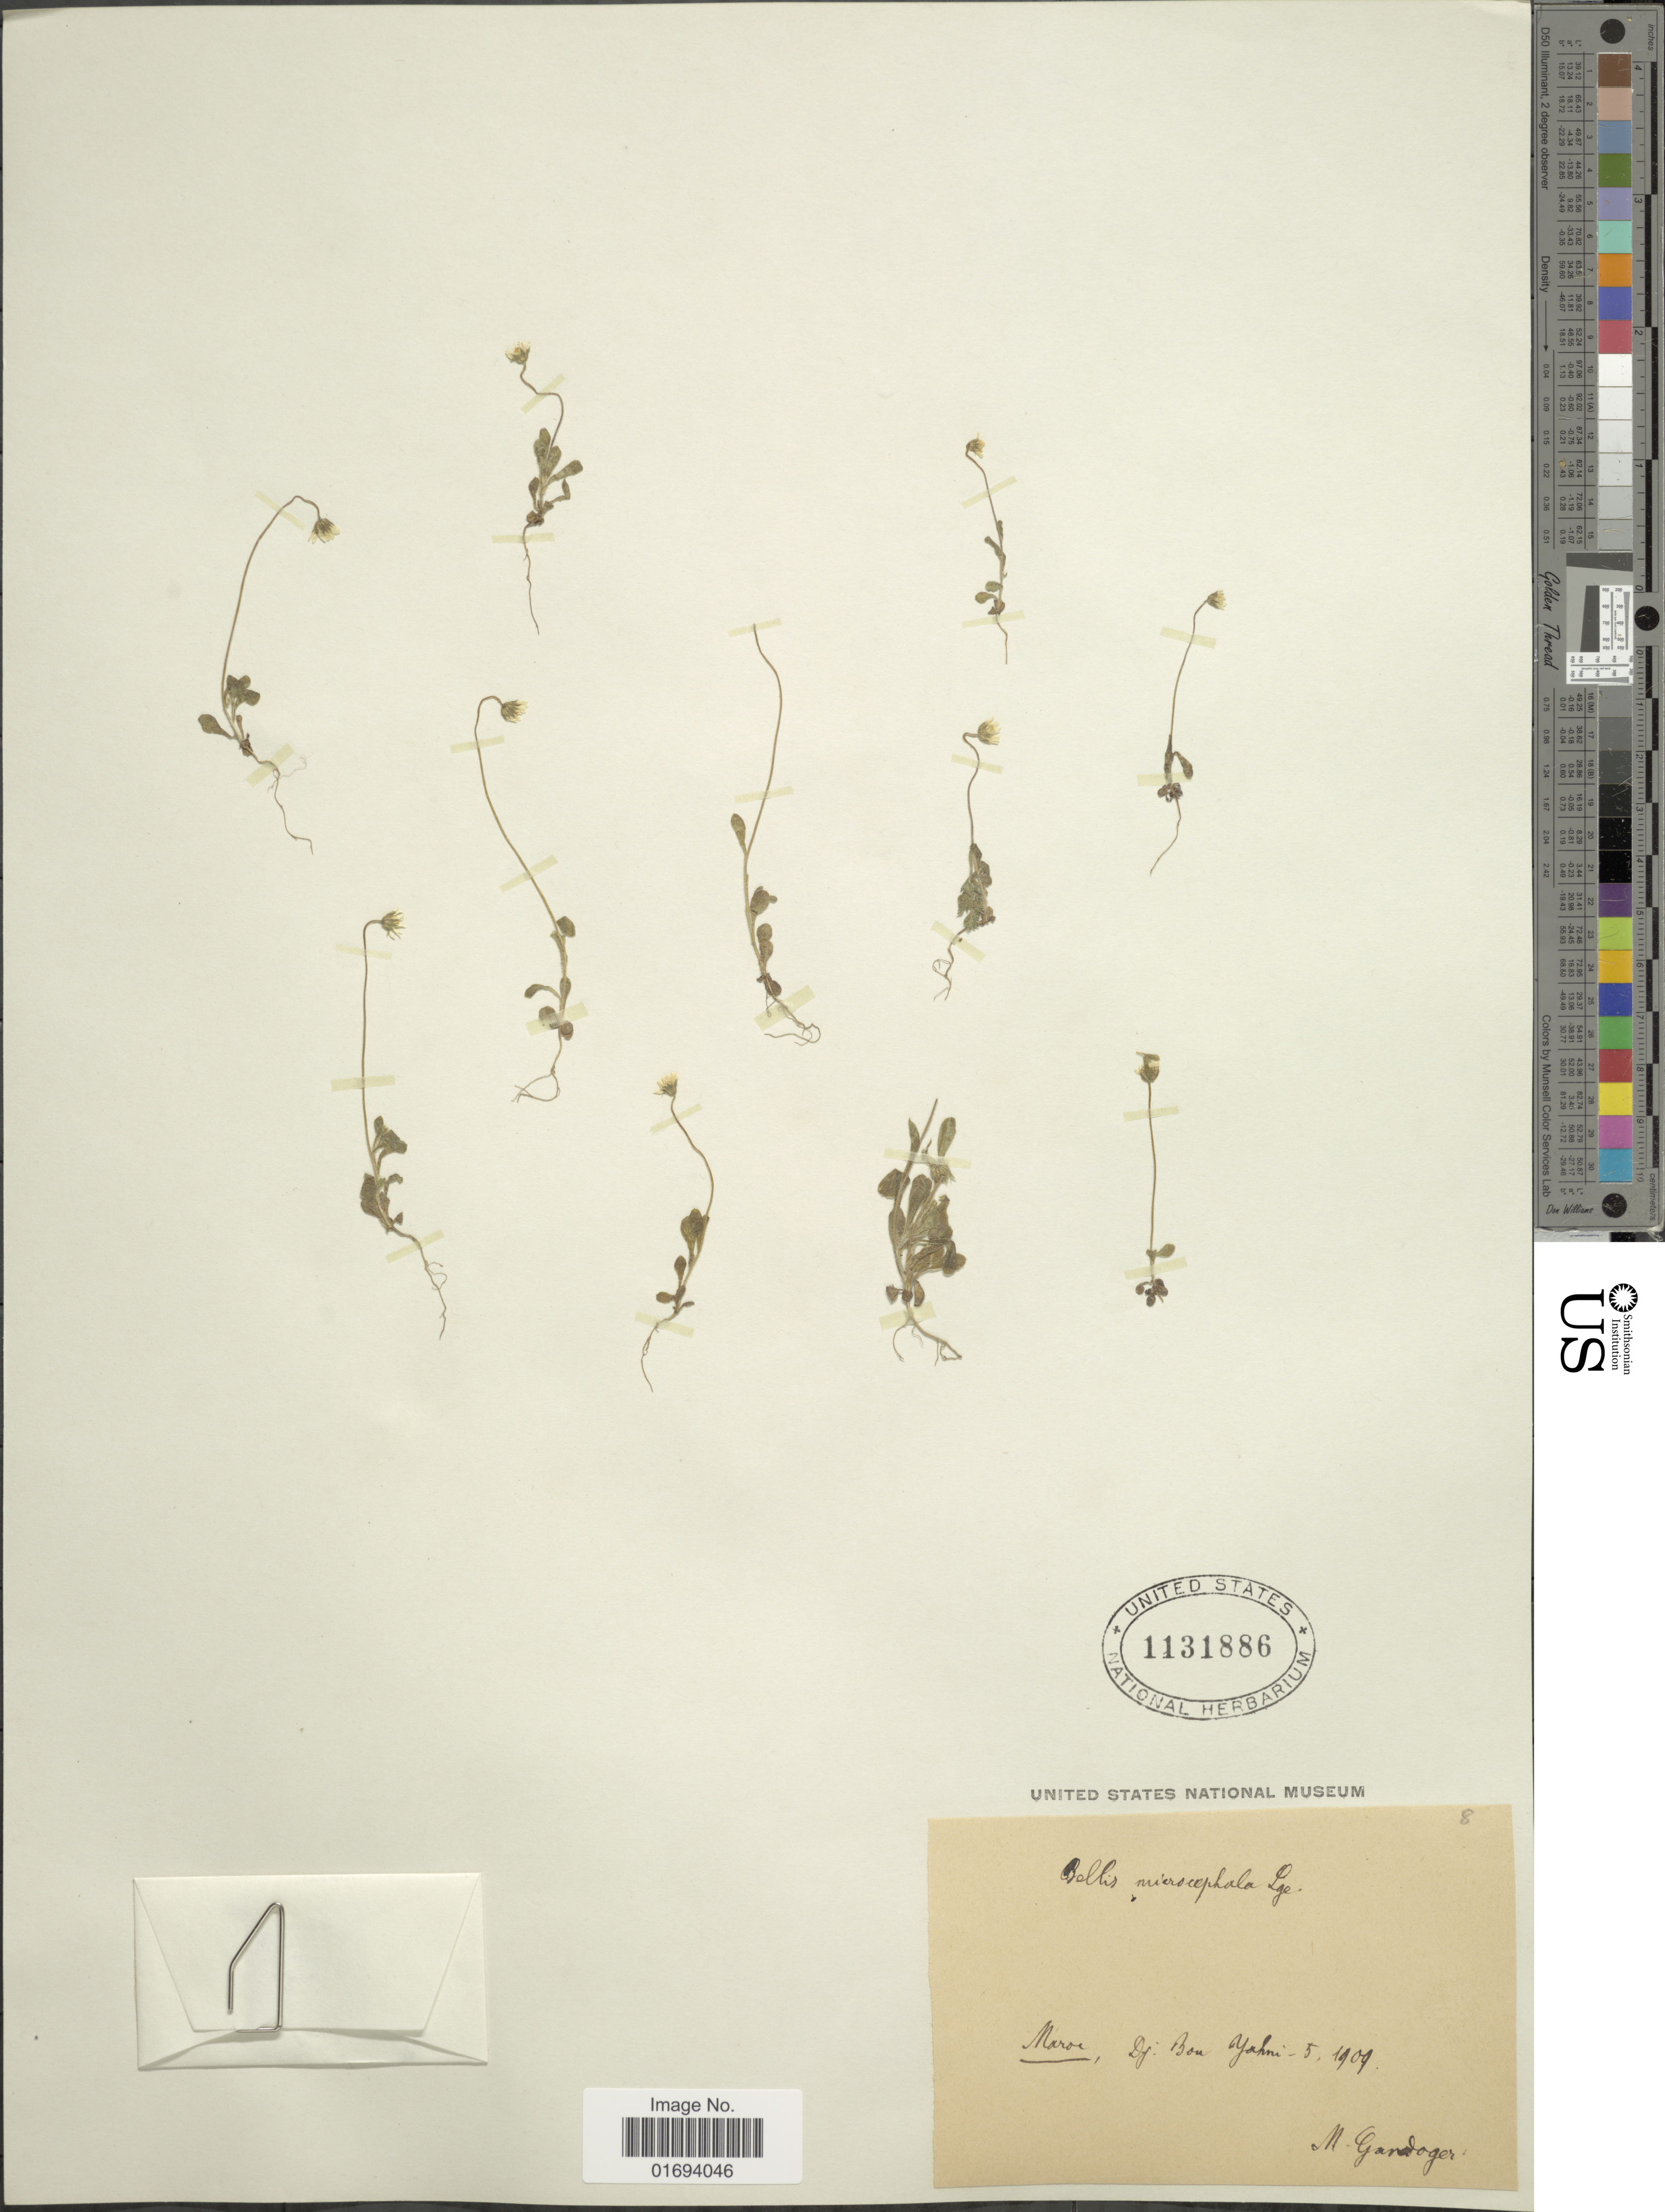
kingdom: Plantae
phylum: Tracheophyta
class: Magnoliopsida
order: Asterales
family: Asteraceae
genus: Bellis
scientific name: Bellis microcephala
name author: Lange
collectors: M. Gandoger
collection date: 1909-05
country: Morocco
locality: Maroc, Dj. Bou Yahni [interpreted]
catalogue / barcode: US 1131886